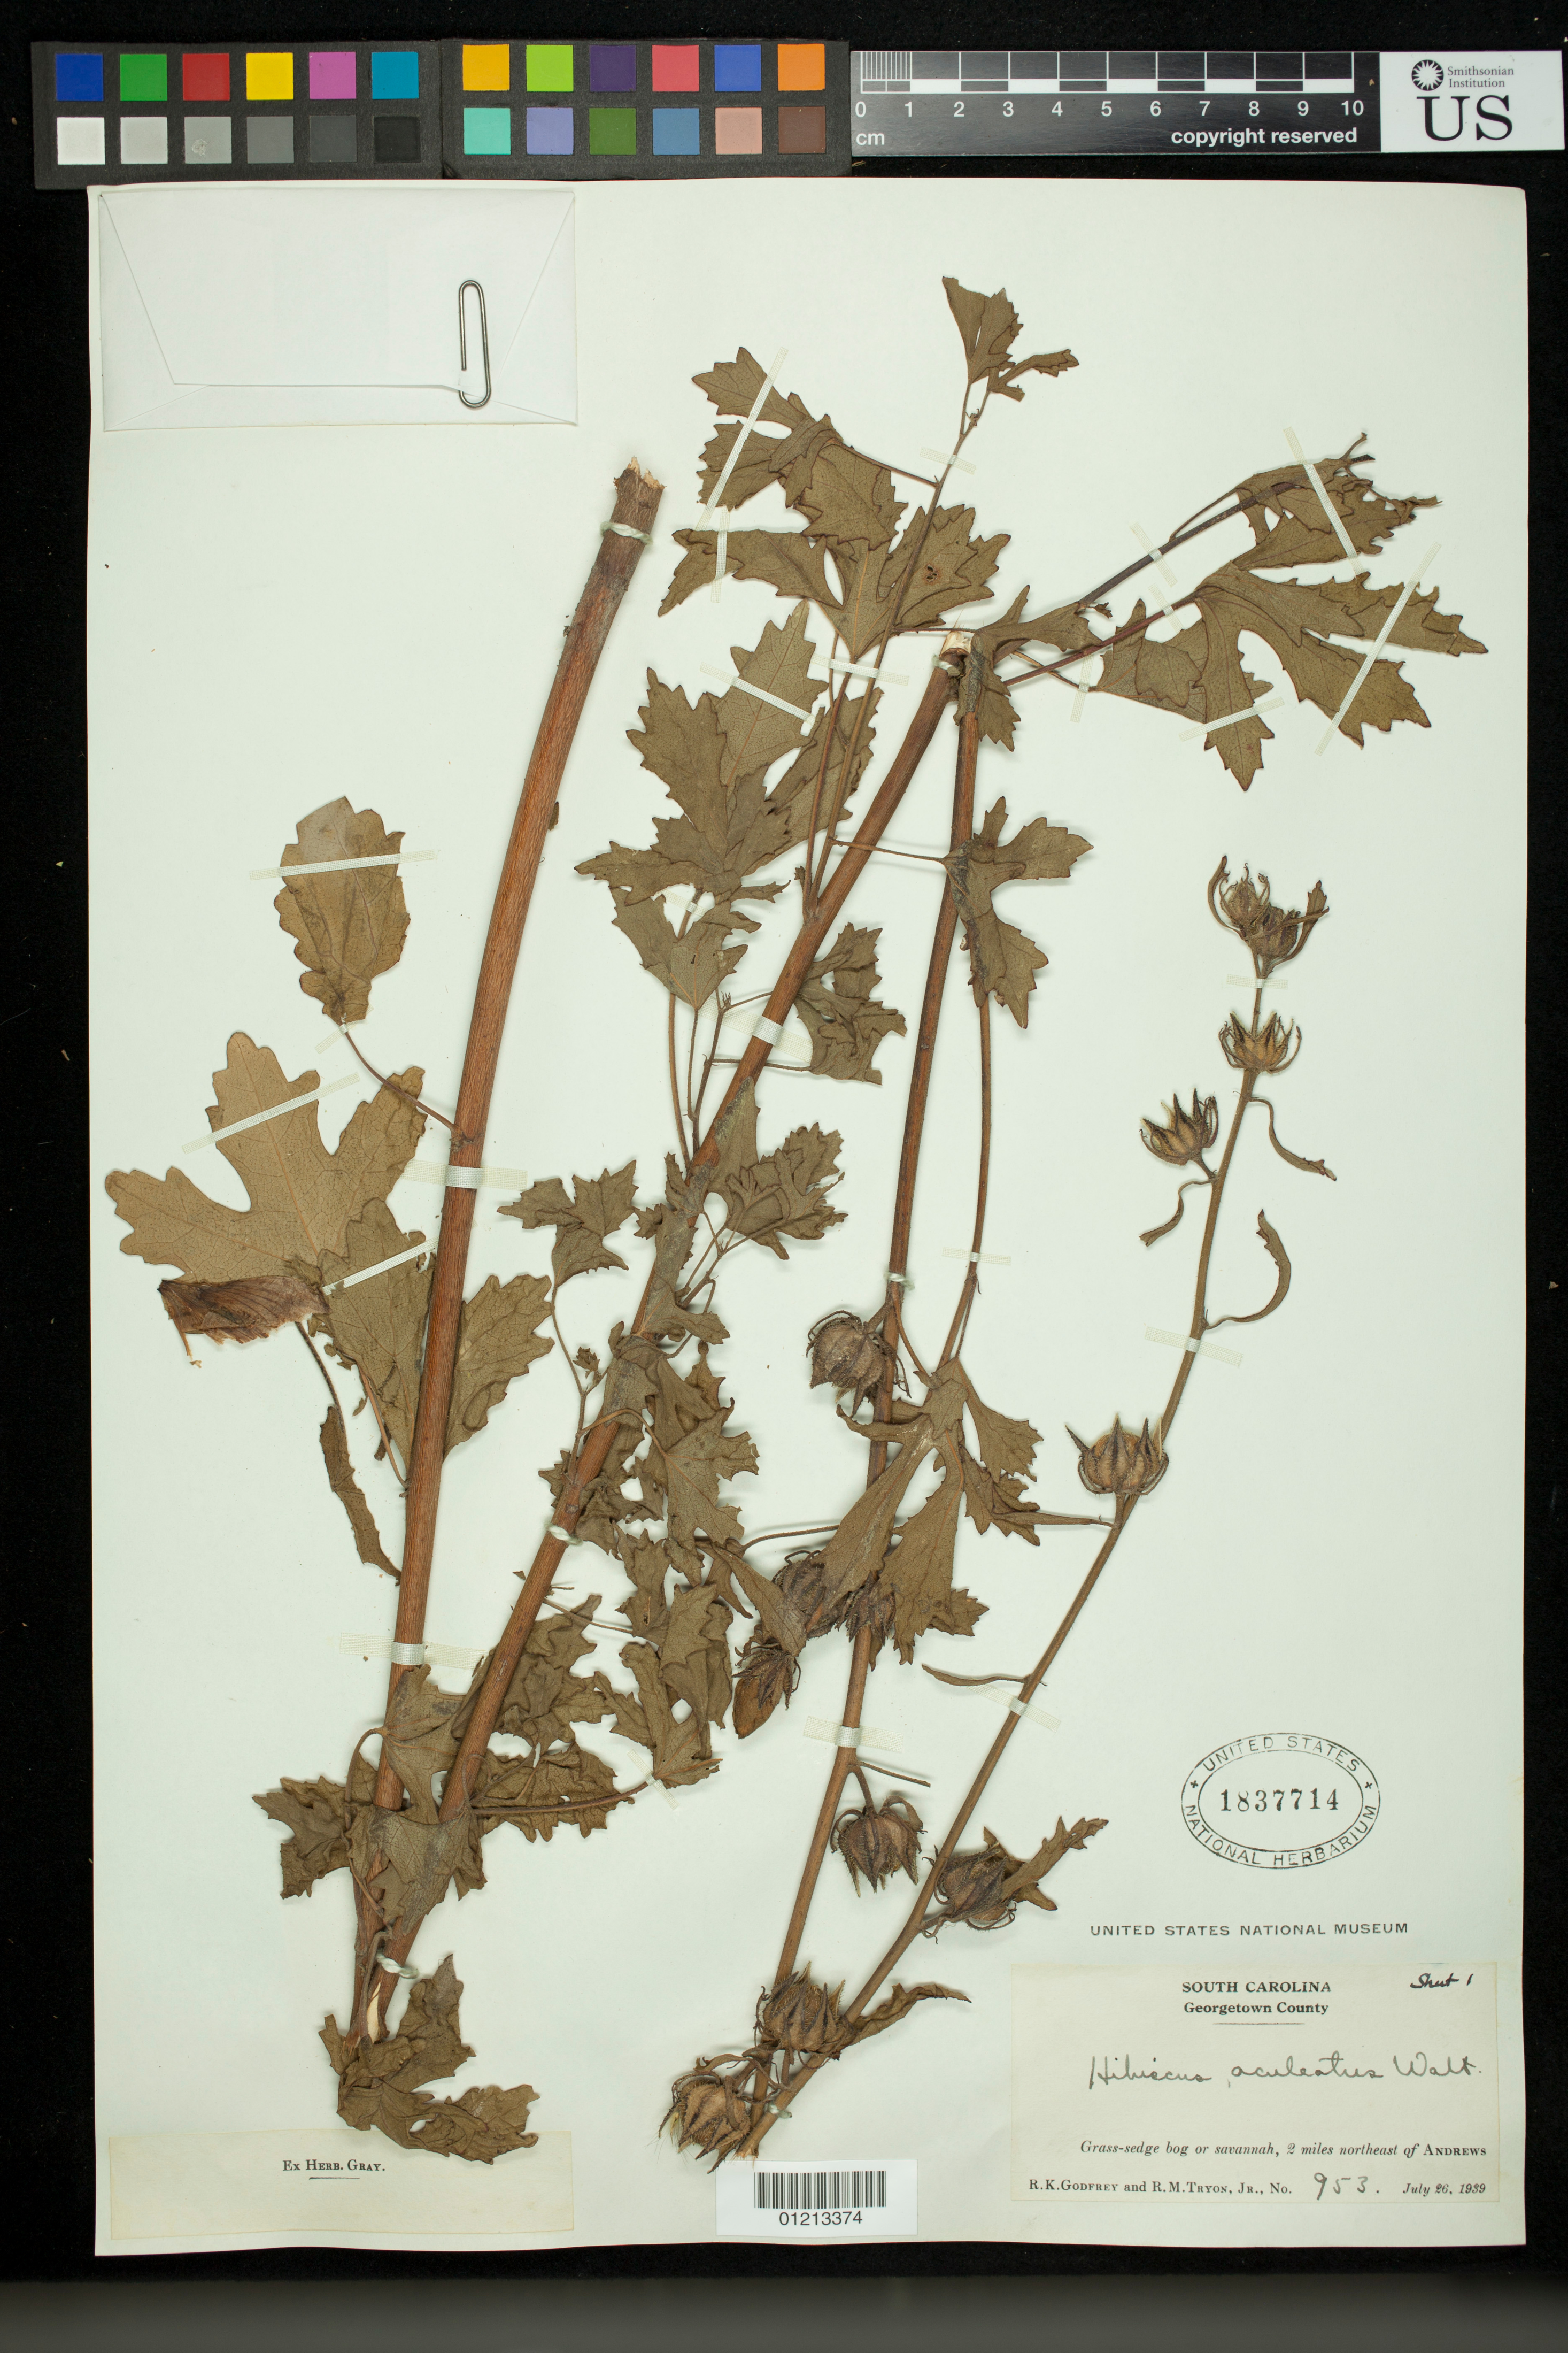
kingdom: Plantae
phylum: Tracheophyta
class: Magnoliopsida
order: Malvales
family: Malvaceae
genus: Sabdariffa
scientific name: Sabdariffa aculeata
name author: (Walter) M.M. Hanes & R.L. Barrett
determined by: Dorr, Laurence J., Curator (BOT), Smithsonian Institution - National Museum of Natural History (UNITED STATES)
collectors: R. K. Godfrey & R. M. Tryon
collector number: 953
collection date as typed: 26 Jul 1939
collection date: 1939-07-26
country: United States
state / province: South Carolina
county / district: Georgetown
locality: Georgetown County. Grass-sedge bog or savannah, 2 miles northeast of Andrews.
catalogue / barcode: US 1837714